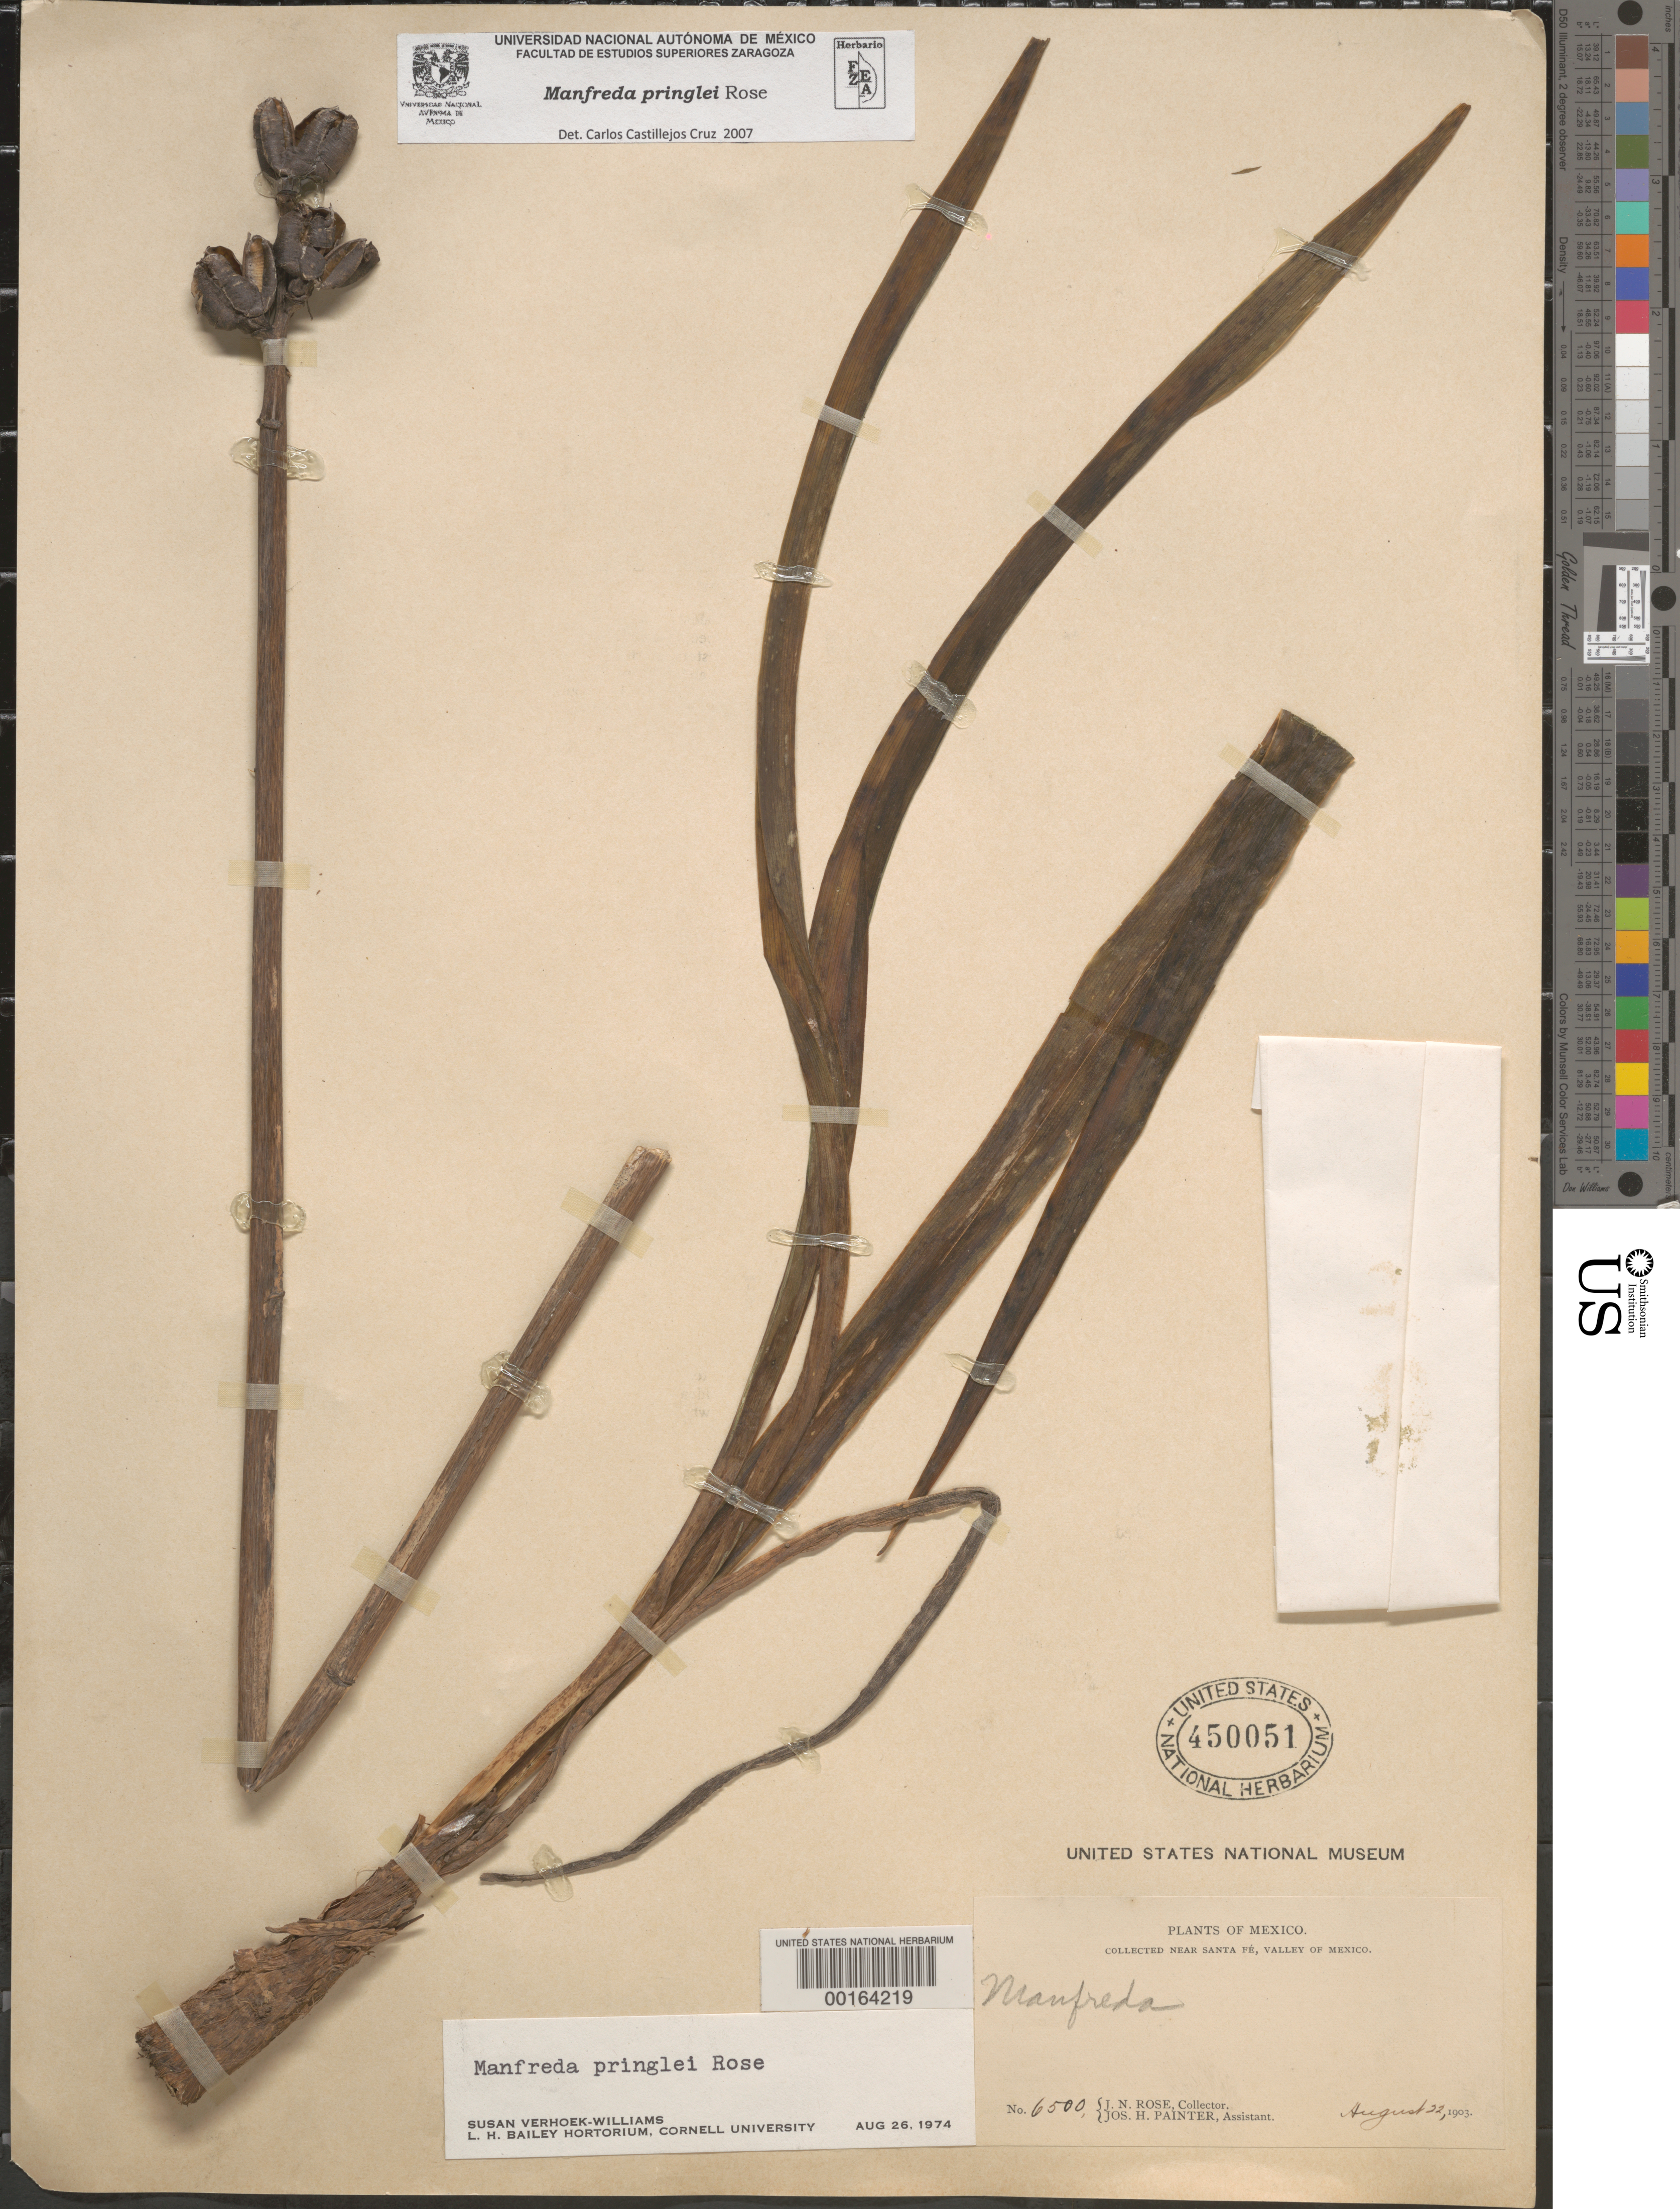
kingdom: Plantae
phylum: Tracheophyta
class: Liliopsida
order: Asparagales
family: Asparagaceae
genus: Manfreda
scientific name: Manfreda pringlei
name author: Rose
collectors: J. N. Rose & J. H. Painter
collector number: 6500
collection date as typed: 22 Aug 1903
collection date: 1903-08-22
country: Mexico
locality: Near Santa Fe, Valley of Mexico.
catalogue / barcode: US 450051